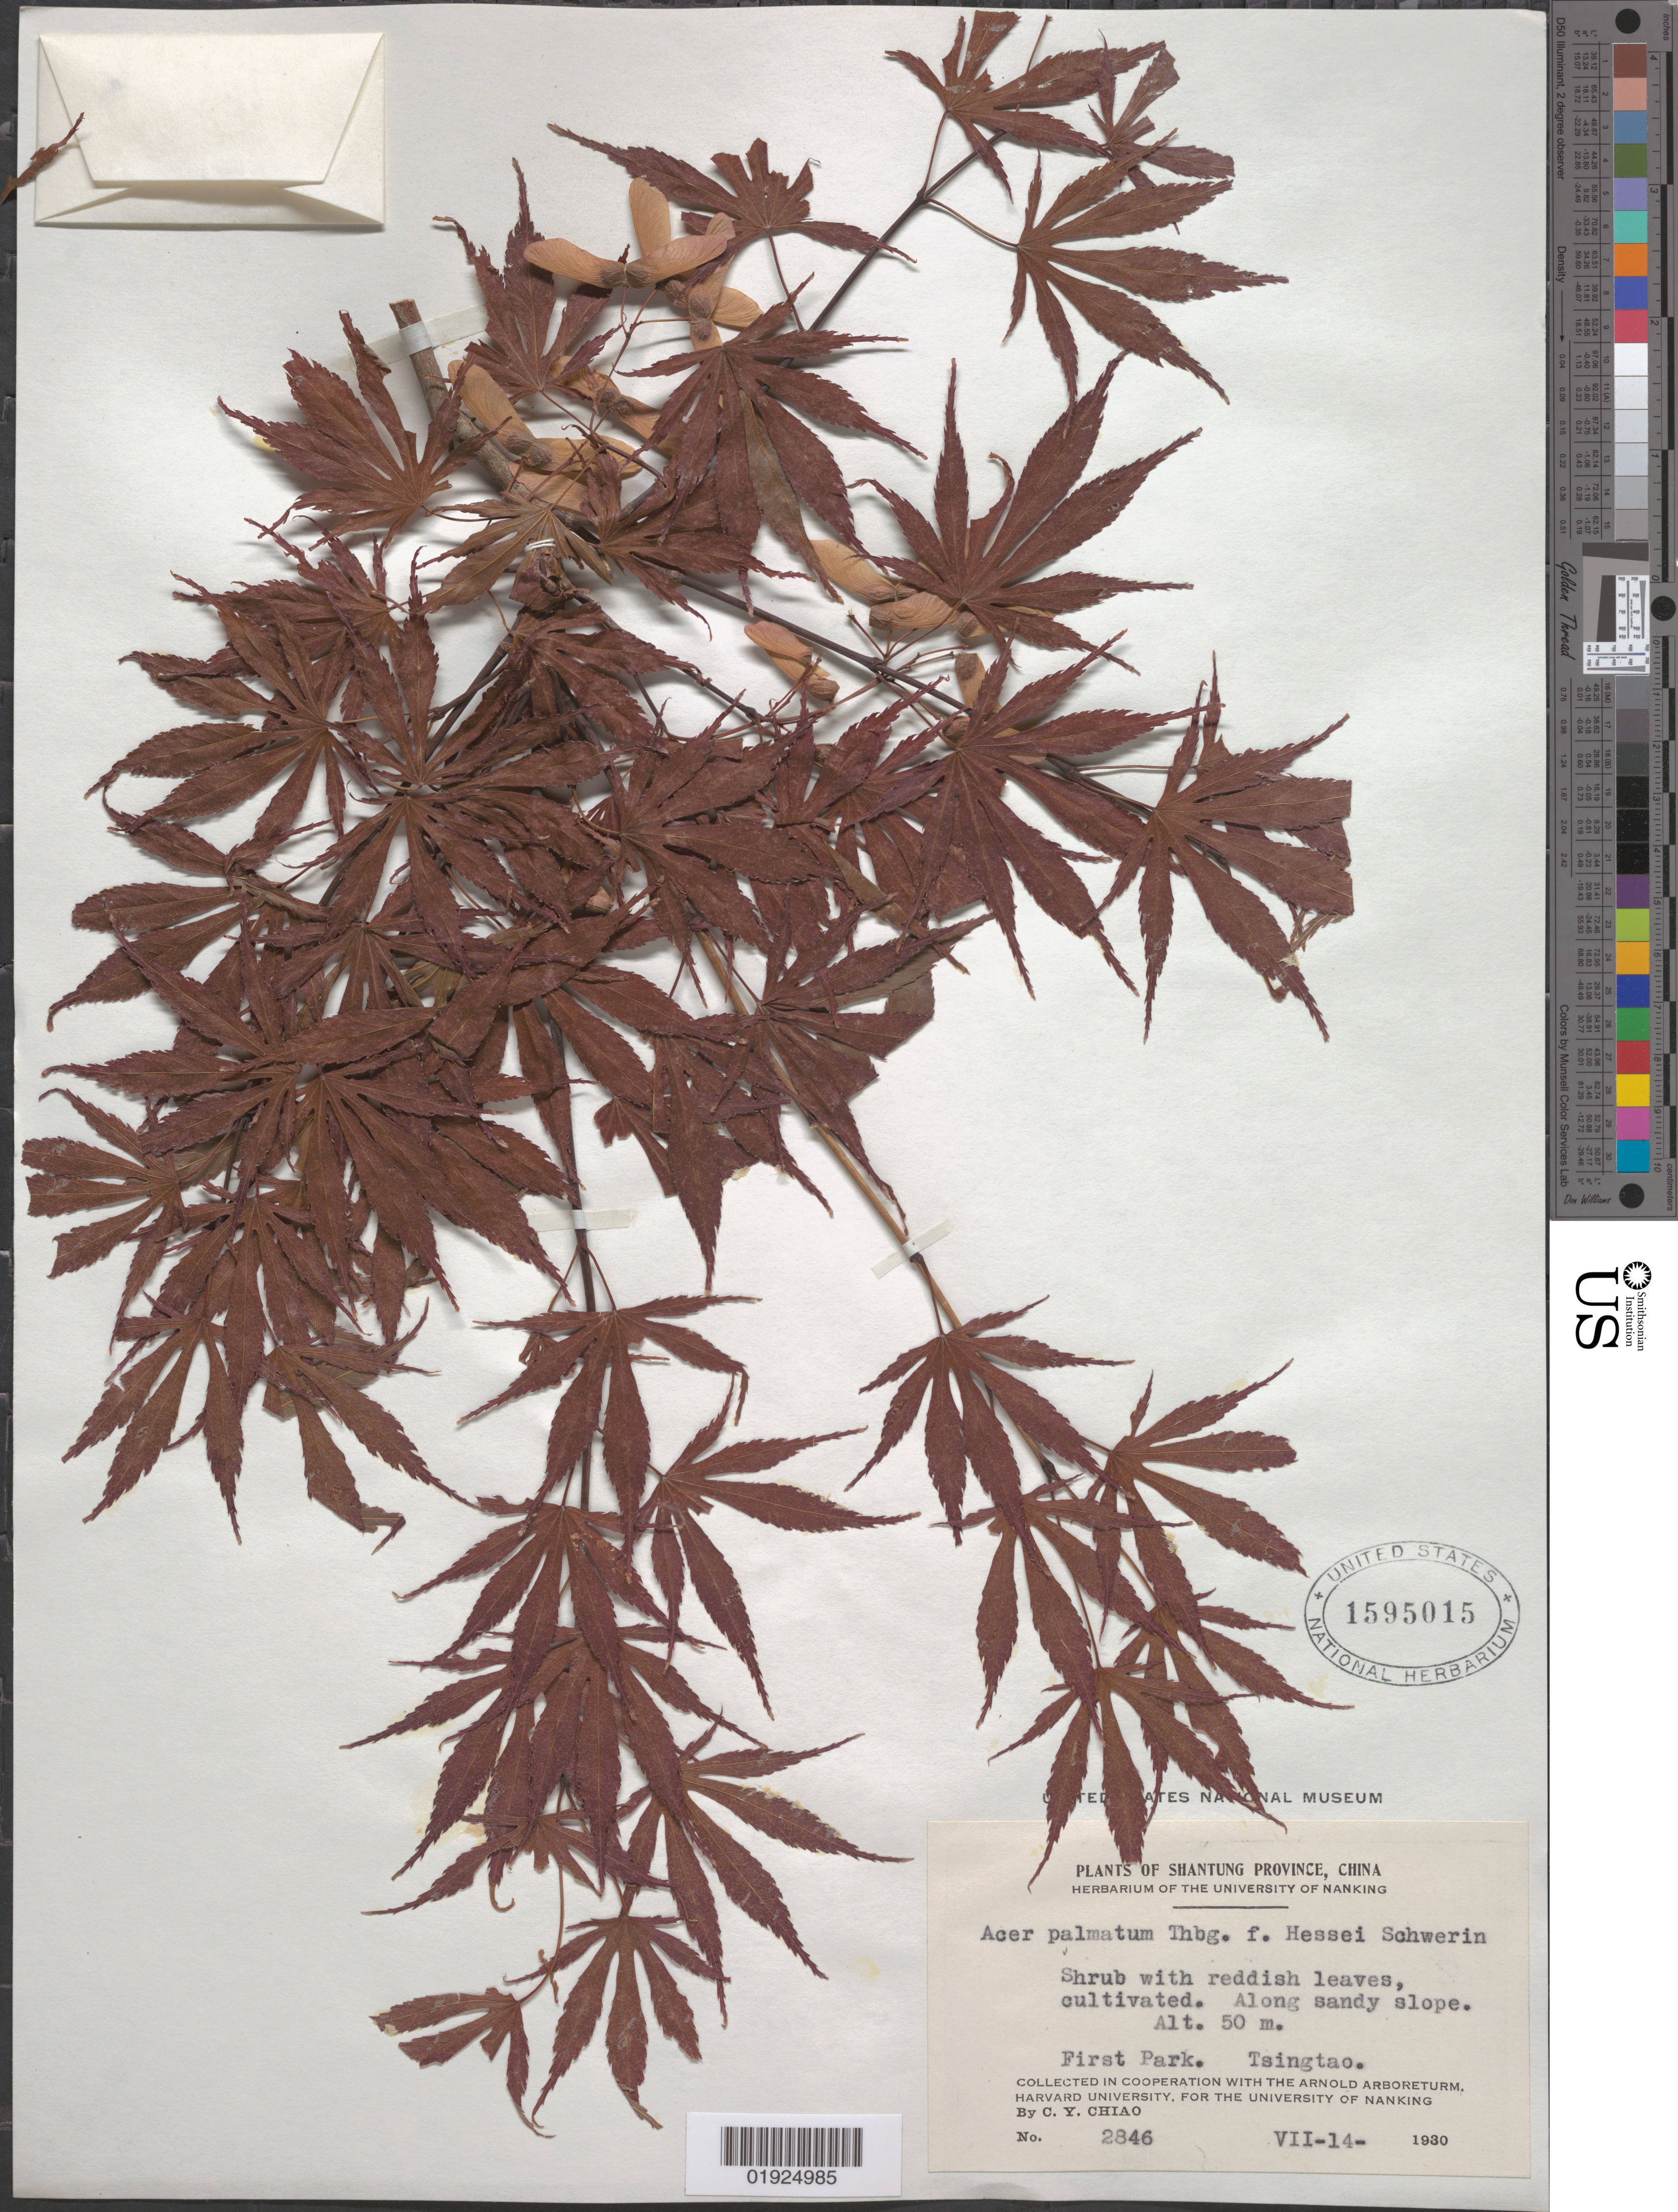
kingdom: Plantae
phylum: Tracheophyta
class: Magnoliopsida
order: Sapindales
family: Sapindaceae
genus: Acer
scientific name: Acer palmatum f. hessei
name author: Schwer.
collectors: C. Y. Chiao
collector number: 2846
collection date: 1930-07-14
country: China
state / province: Shandong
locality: Shantung [Shandong] Province, First Park. Tsingtao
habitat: Along sandy slope. Cultivated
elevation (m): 50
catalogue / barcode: US 1595015